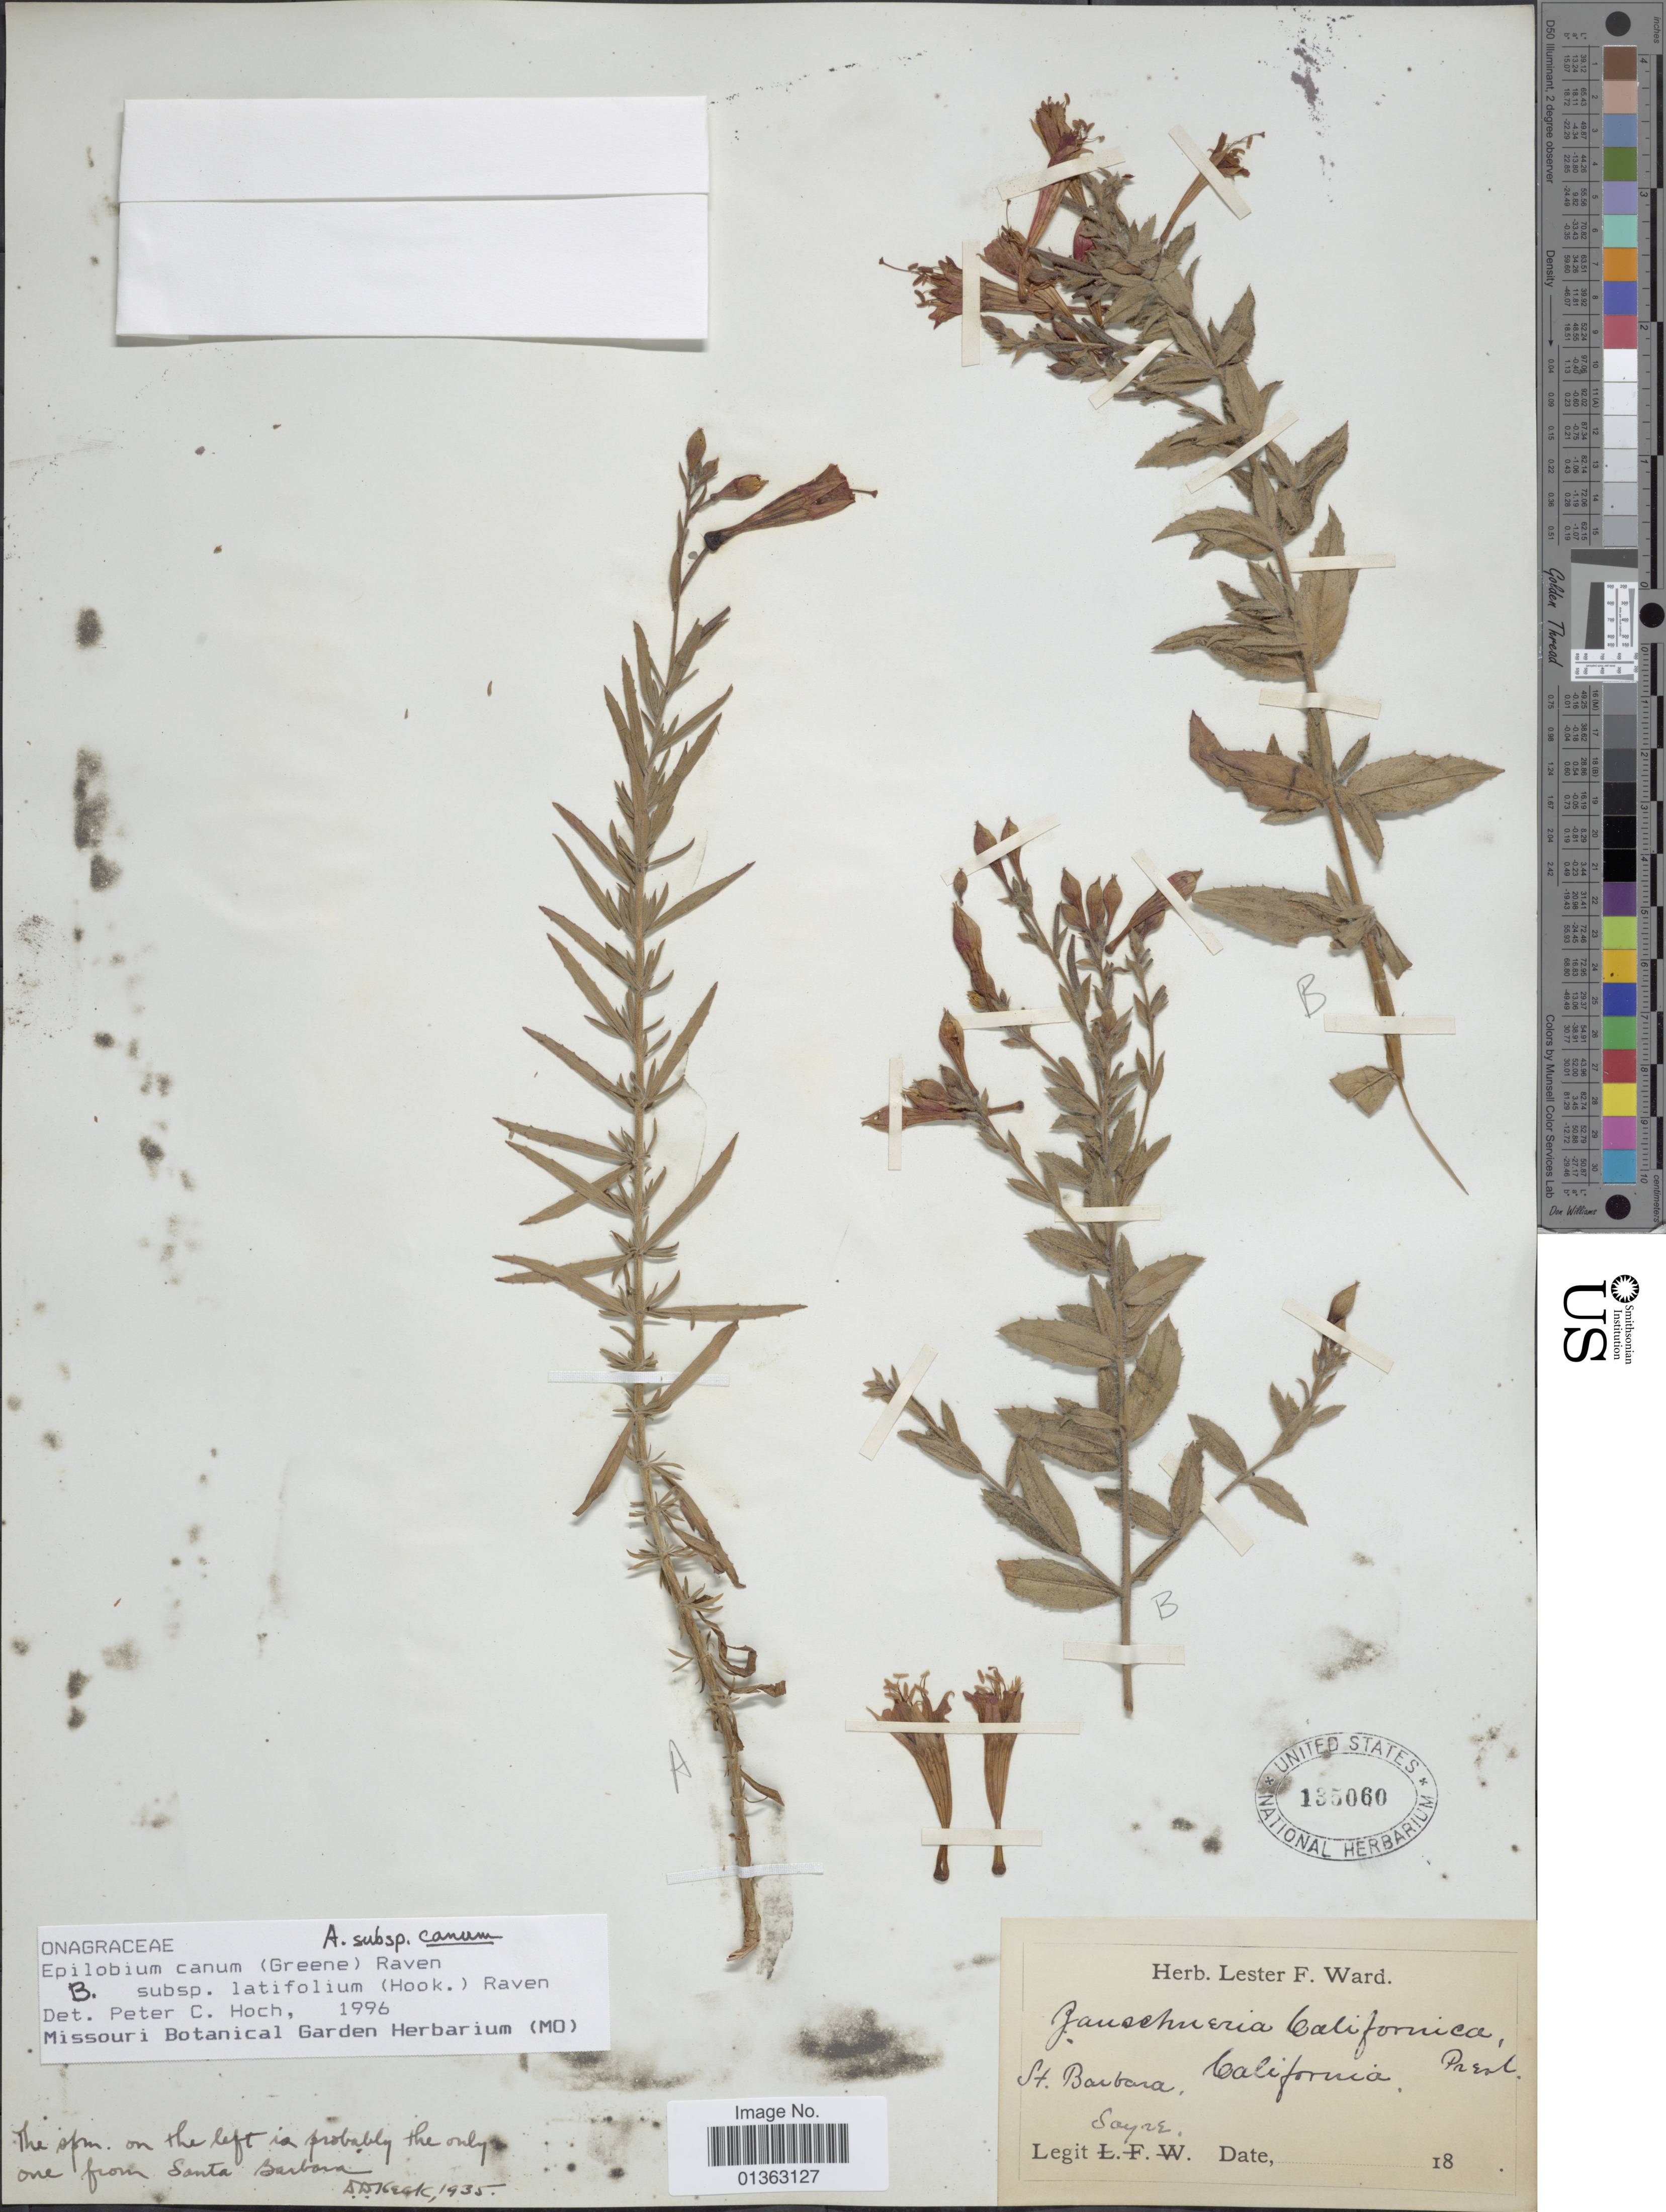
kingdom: Plantae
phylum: Tracheophyta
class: Magnoliopsida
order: Myrtales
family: Onagraceae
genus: Epilobium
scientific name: Epilobium canum subsp. canum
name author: (Greene) P.H. Raven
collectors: Soyre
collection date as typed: Transcribed d/m/y: //18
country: United States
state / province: California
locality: St. Barbara.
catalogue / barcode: US 135060